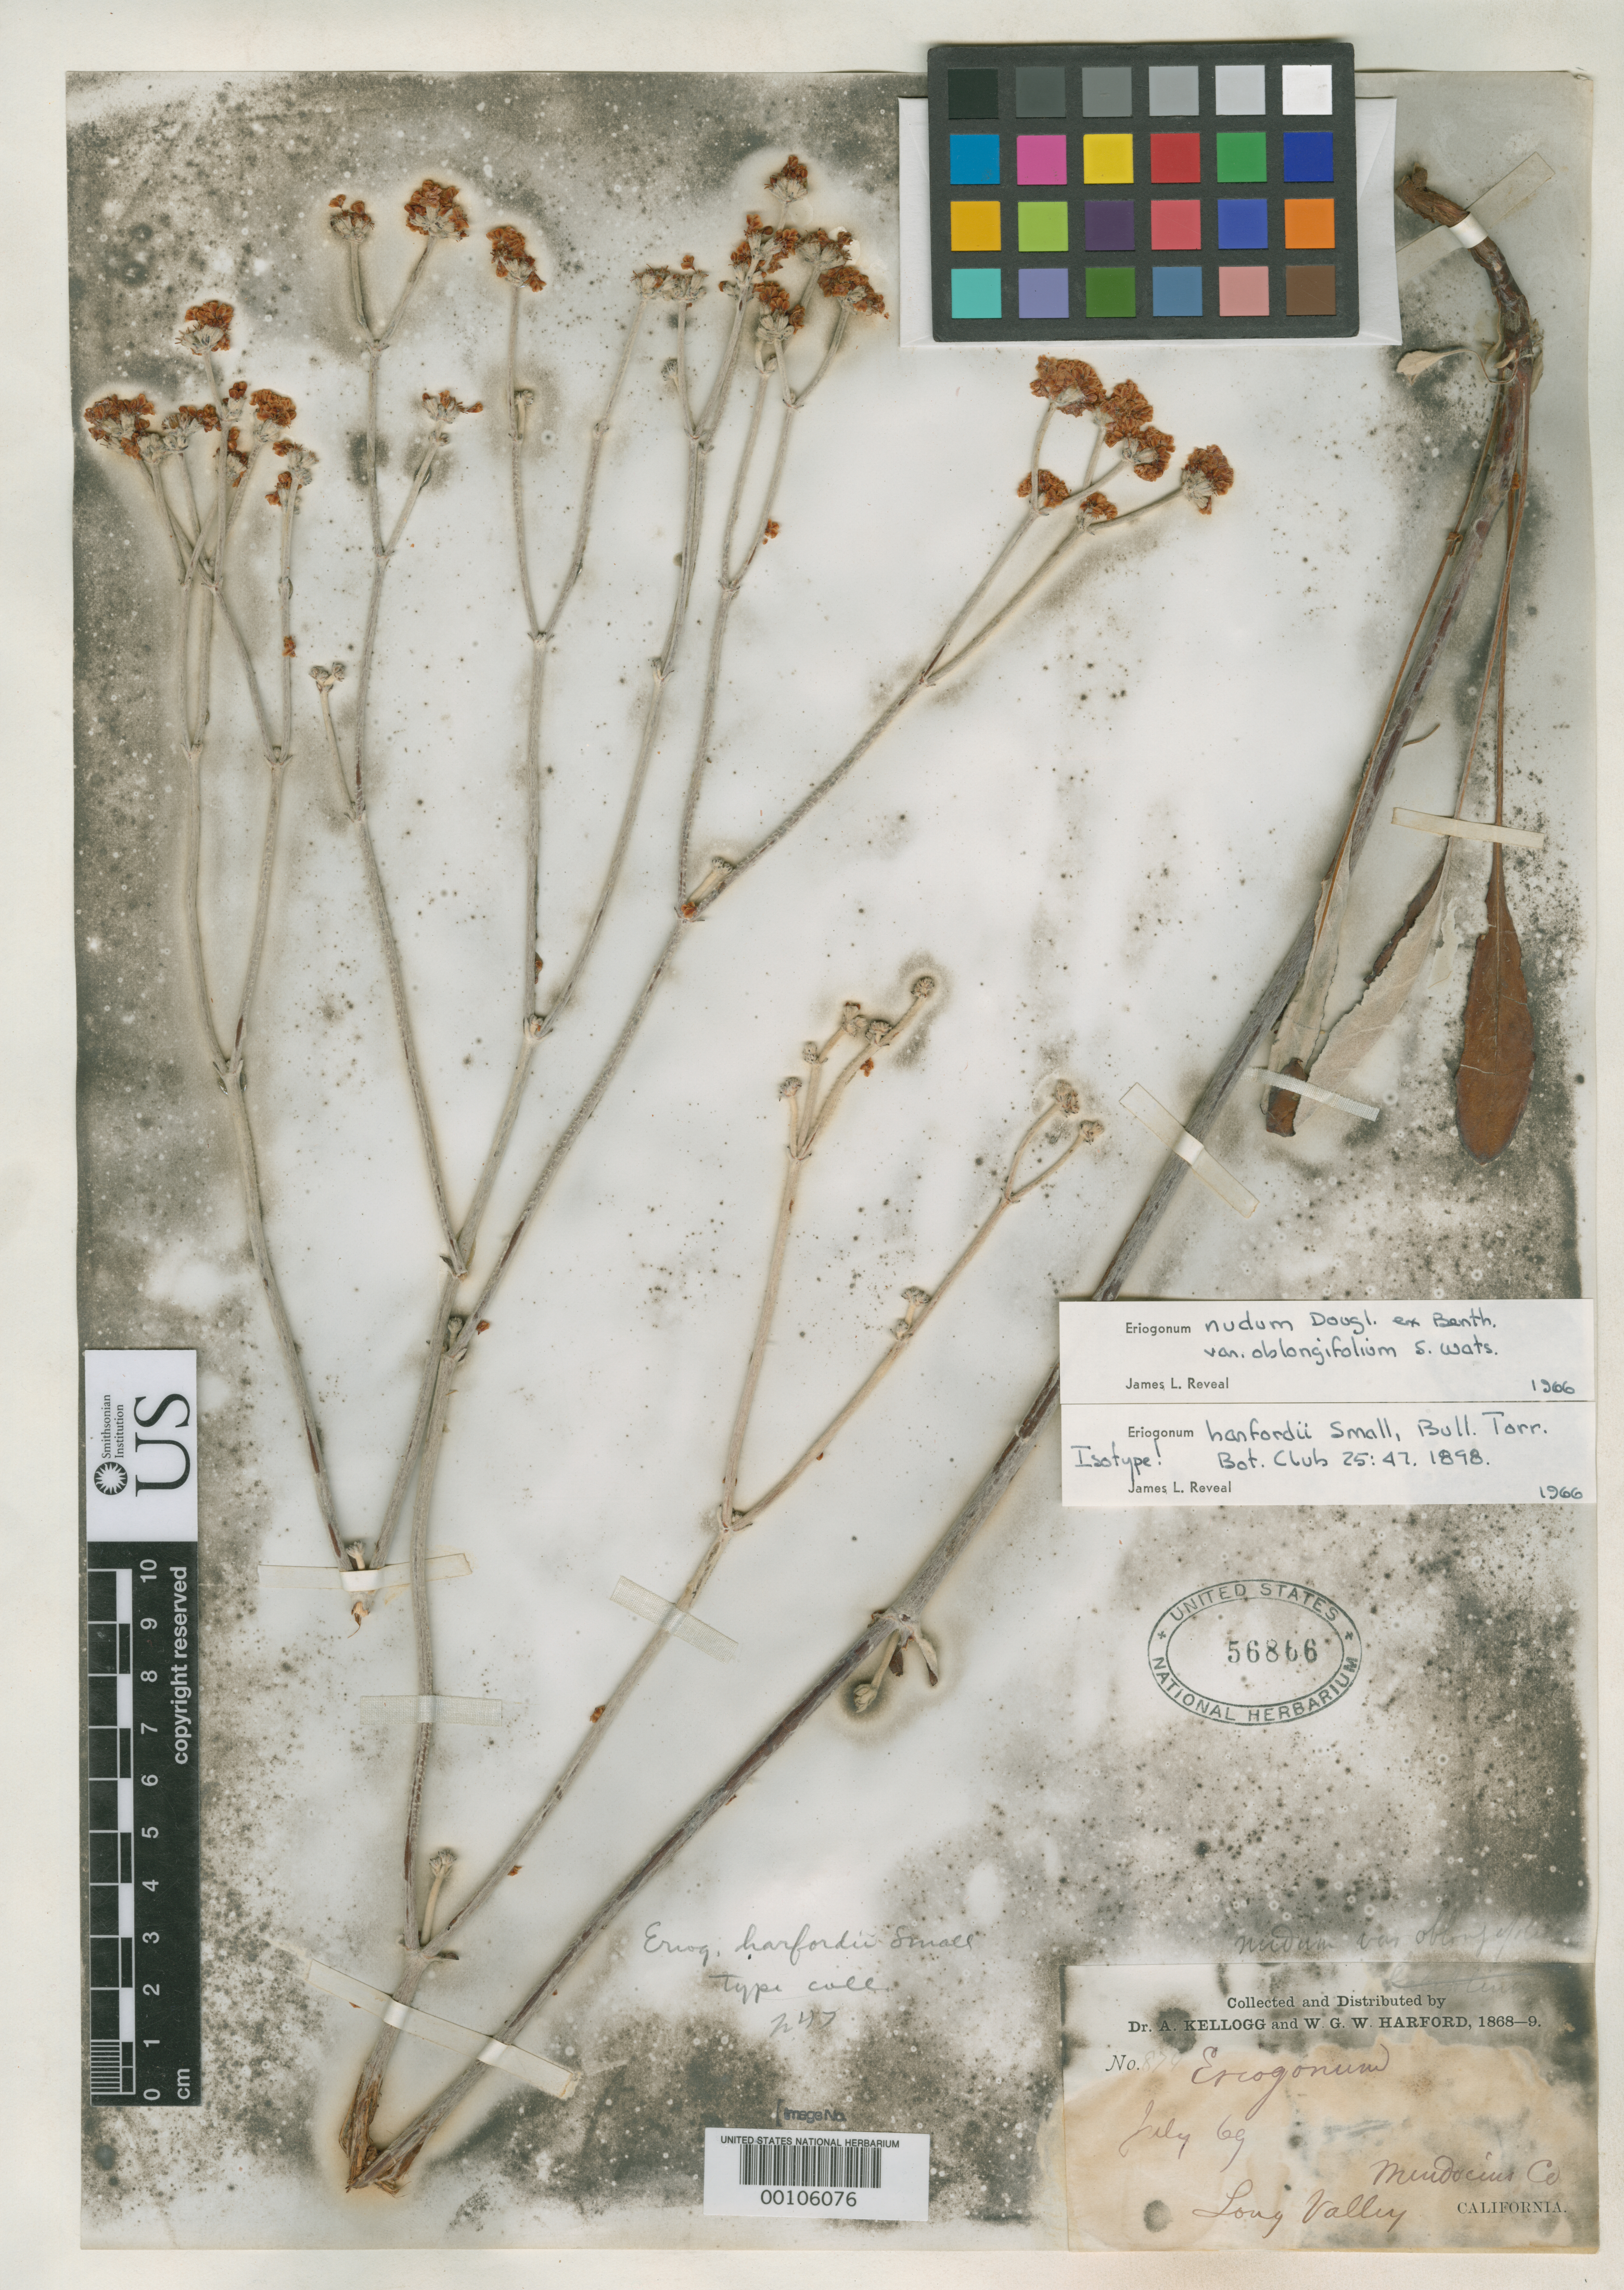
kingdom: Plantae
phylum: Tracheophyta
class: Magnoliopsida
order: Caryophyllales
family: Polygonaceae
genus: Eriogonum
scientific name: Eriogonum harfordii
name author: Small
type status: Isotype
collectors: A. Kellogg & W. G. W. Harford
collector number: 874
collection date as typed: Jul 1869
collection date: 1869-07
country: United States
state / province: California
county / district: Mendocino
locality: Long Valley.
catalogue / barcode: US 56866